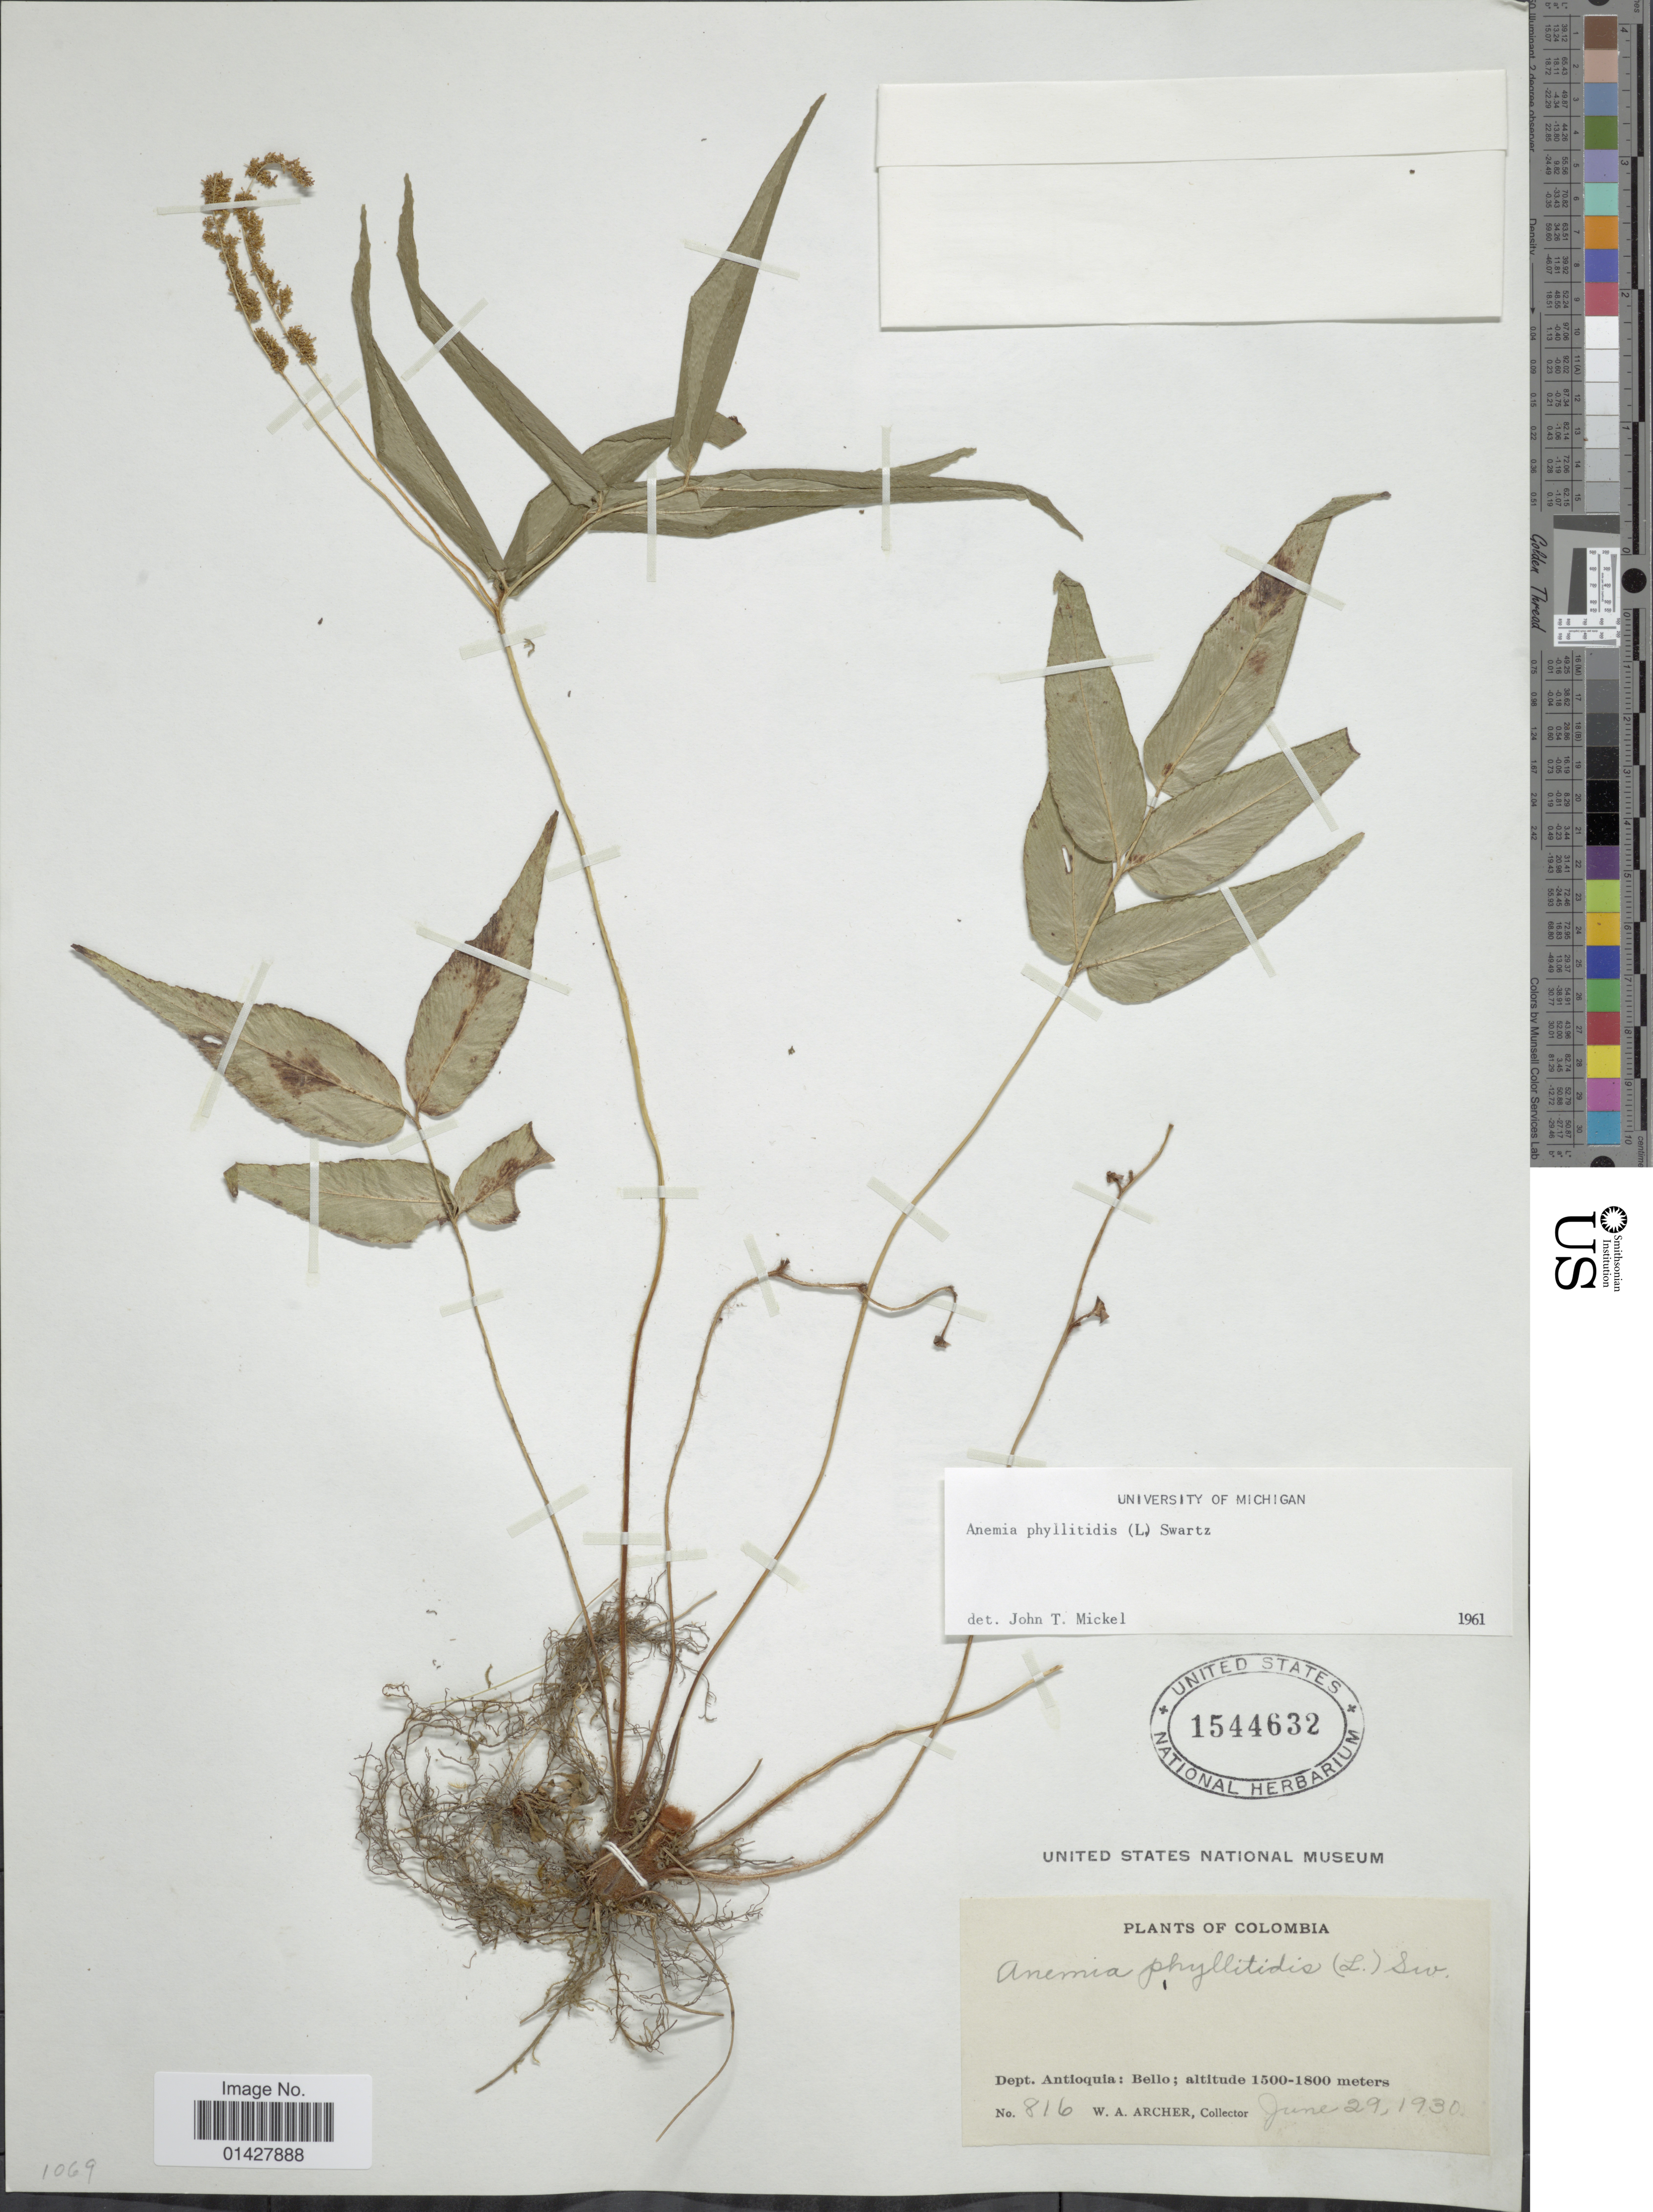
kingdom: Plantae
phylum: Tracheophyta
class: Polypodiopsida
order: Schizaeales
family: Anemiaceae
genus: Anemia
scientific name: Anemia phyllitidis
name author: (L.) Sw.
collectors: W. A. Archer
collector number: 816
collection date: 1930-06-29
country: Colombia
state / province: Antioquia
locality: Dept. Antioquia: Bello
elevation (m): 1500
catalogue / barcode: US 1544632